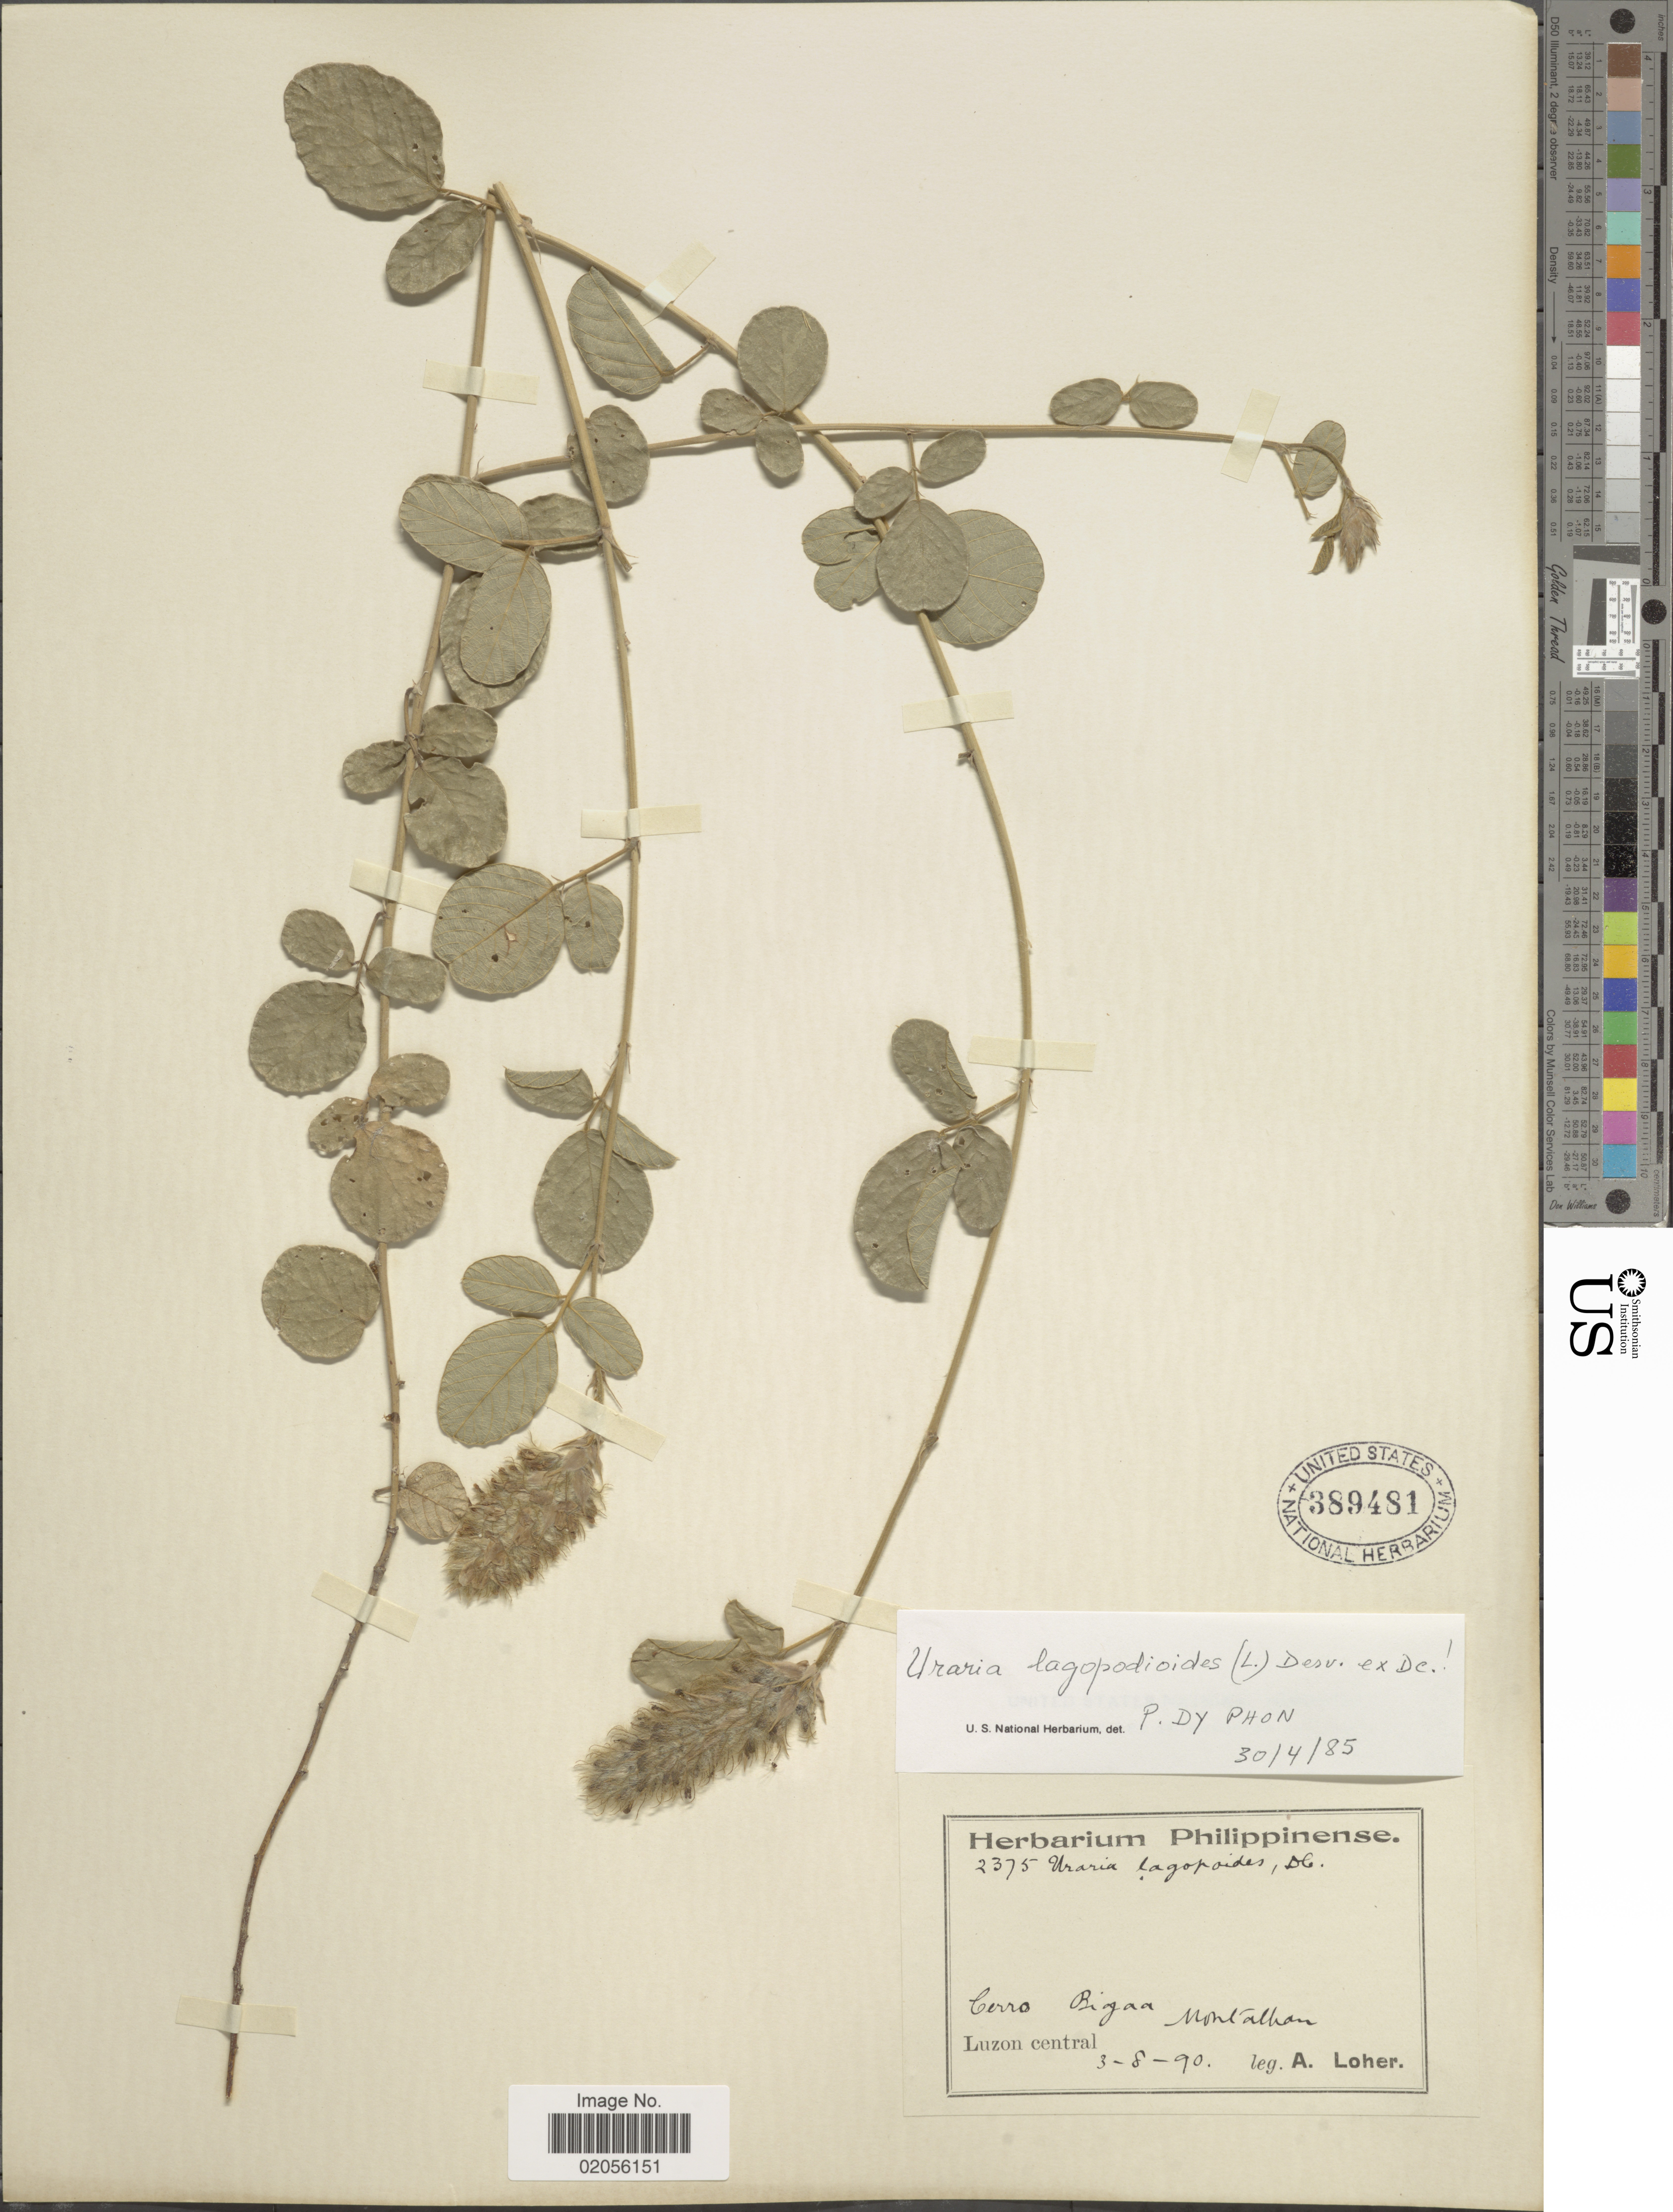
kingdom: Plantae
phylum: Tracheophyta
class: Magnoliopsida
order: Fabales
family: Fabaceae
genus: Uraria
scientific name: Uraria lagopodioides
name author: (L.) Desv. ex DC.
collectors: A. Loher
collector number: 2375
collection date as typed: Transcribed d/m/y: 3/8/90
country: Philippines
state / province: Central Luzon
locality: Cerro Rizaa (mispelled: Rizal) Montalban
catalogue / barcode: US 389481